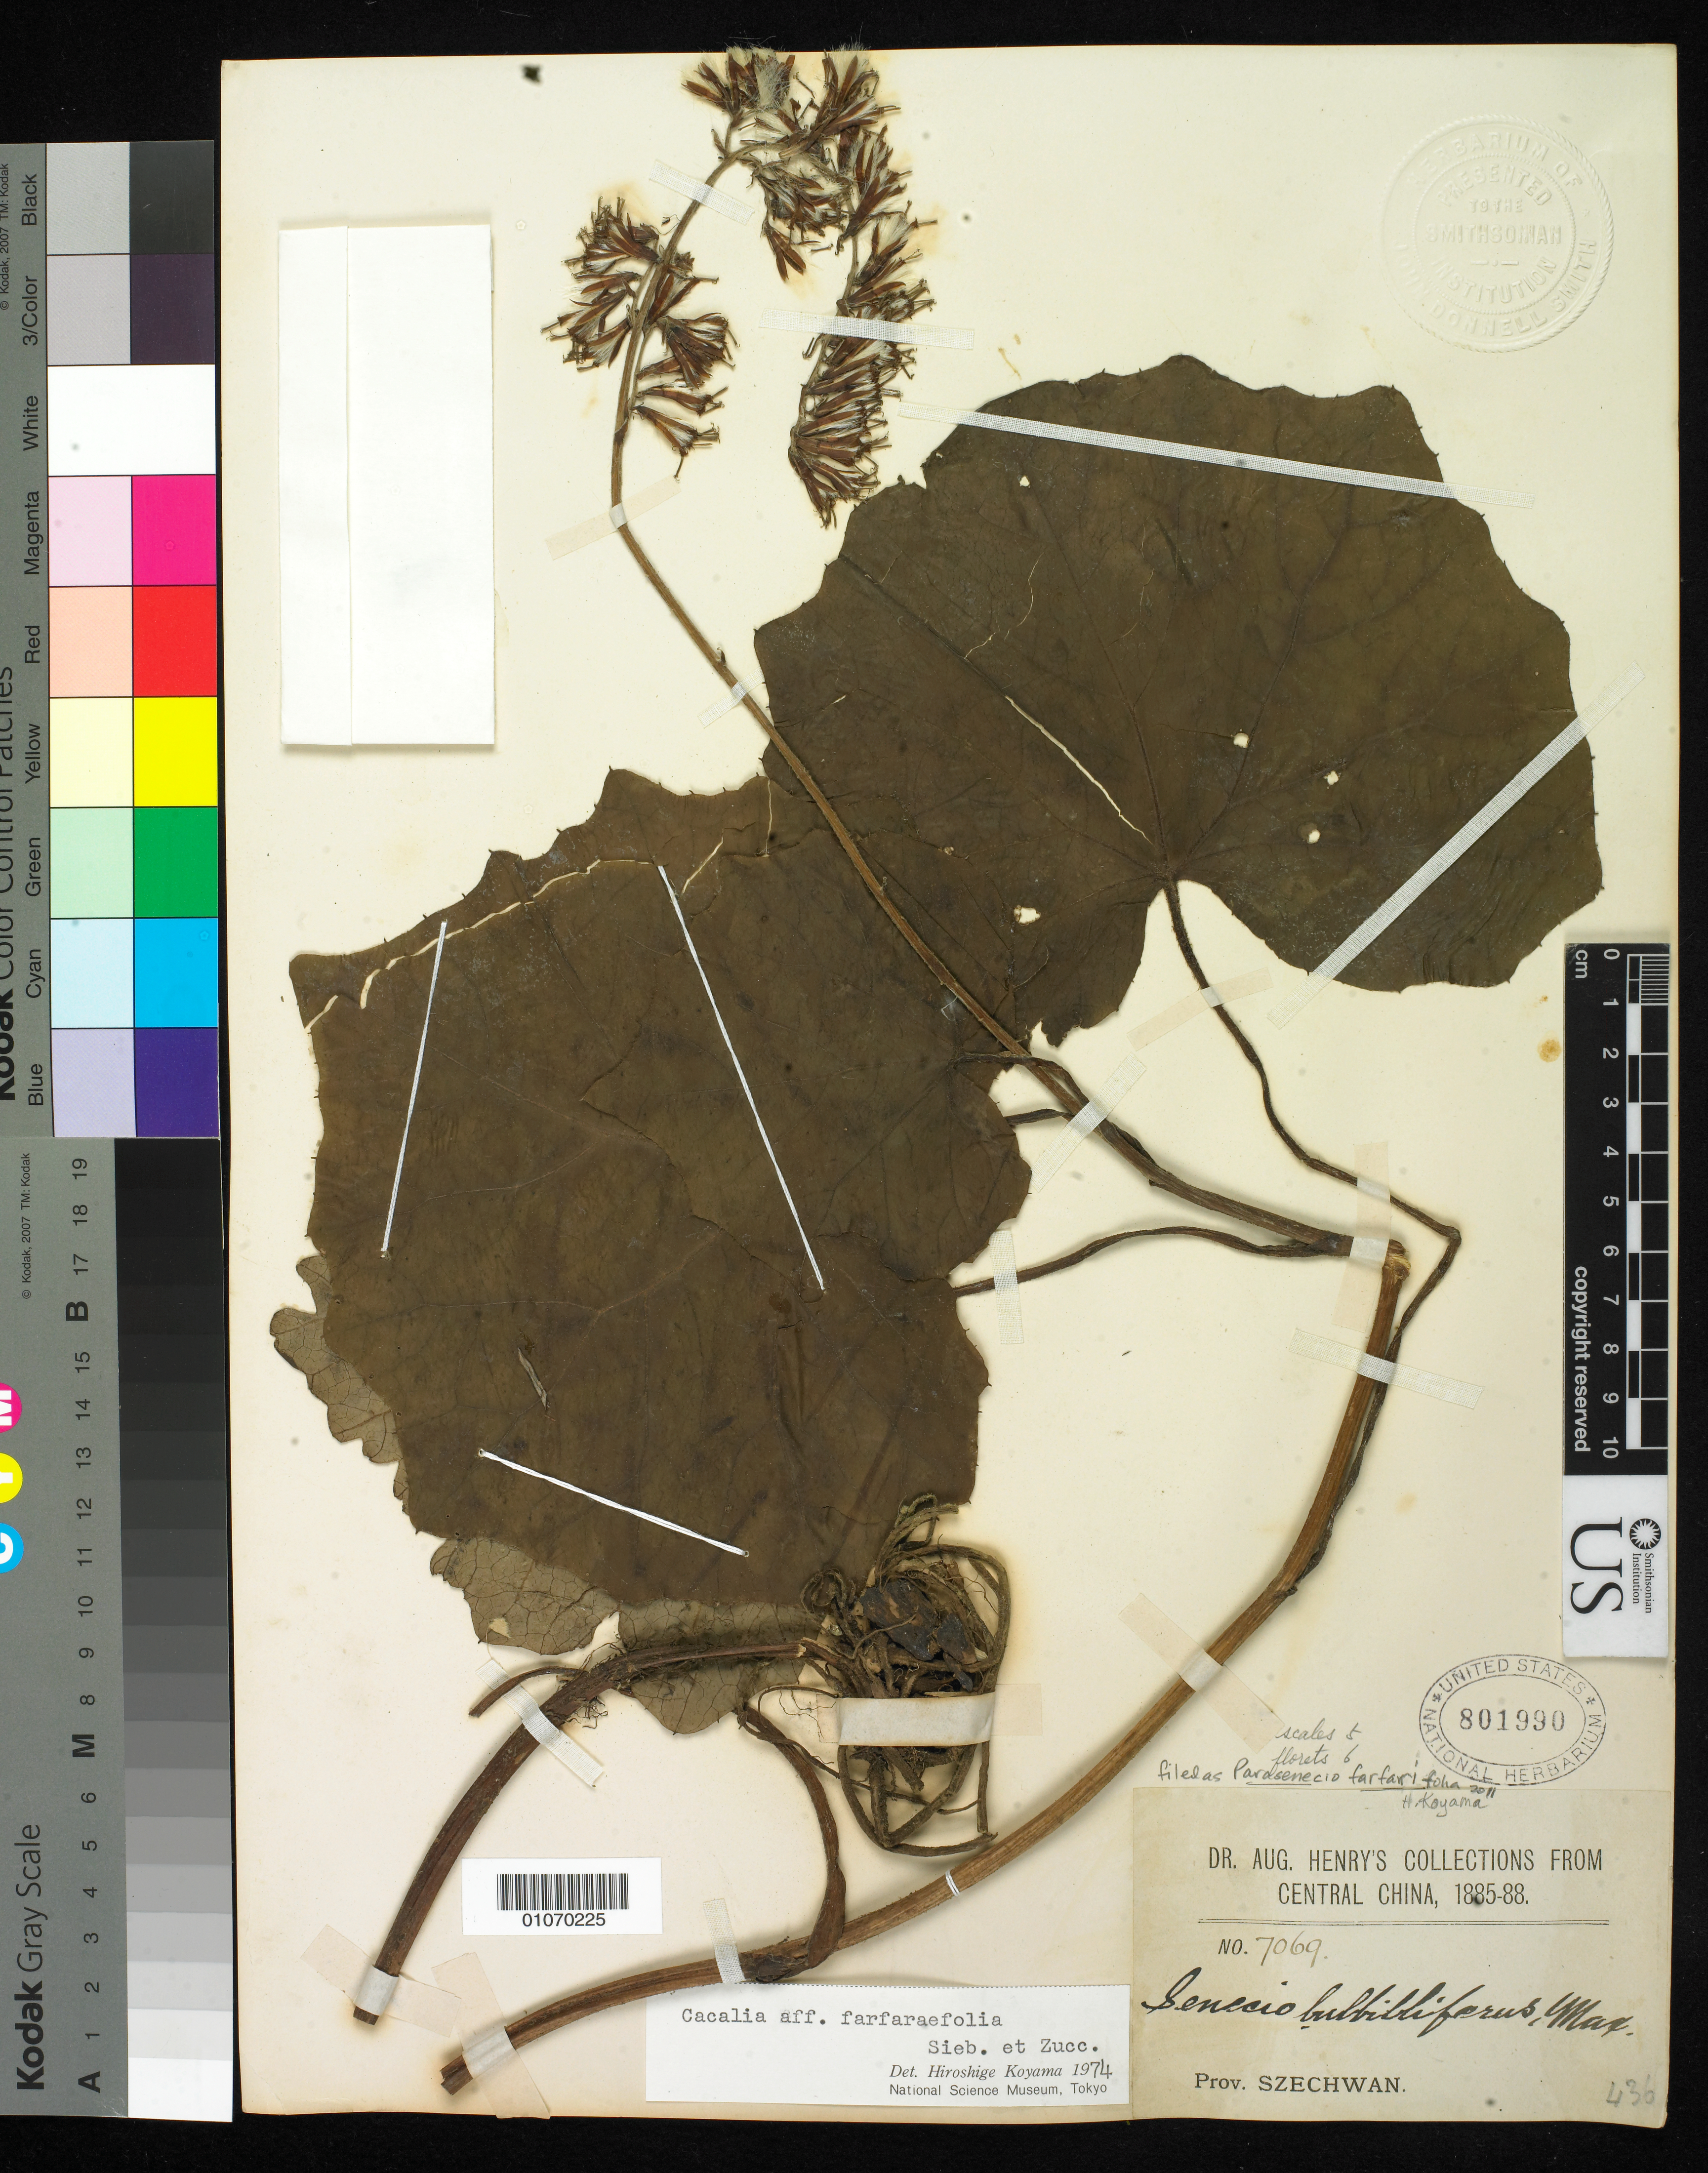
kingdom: Plantae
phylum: Tracheophyta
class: Magnoliopsida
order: Asterales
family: Asteraceae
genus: Parasenecio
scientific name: Parasenecio farfarifolius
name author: (Siebold & Zucc.) H. Koyama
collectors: A. Henry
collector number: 7069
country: China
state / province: Sichuan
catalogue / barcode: US 801990